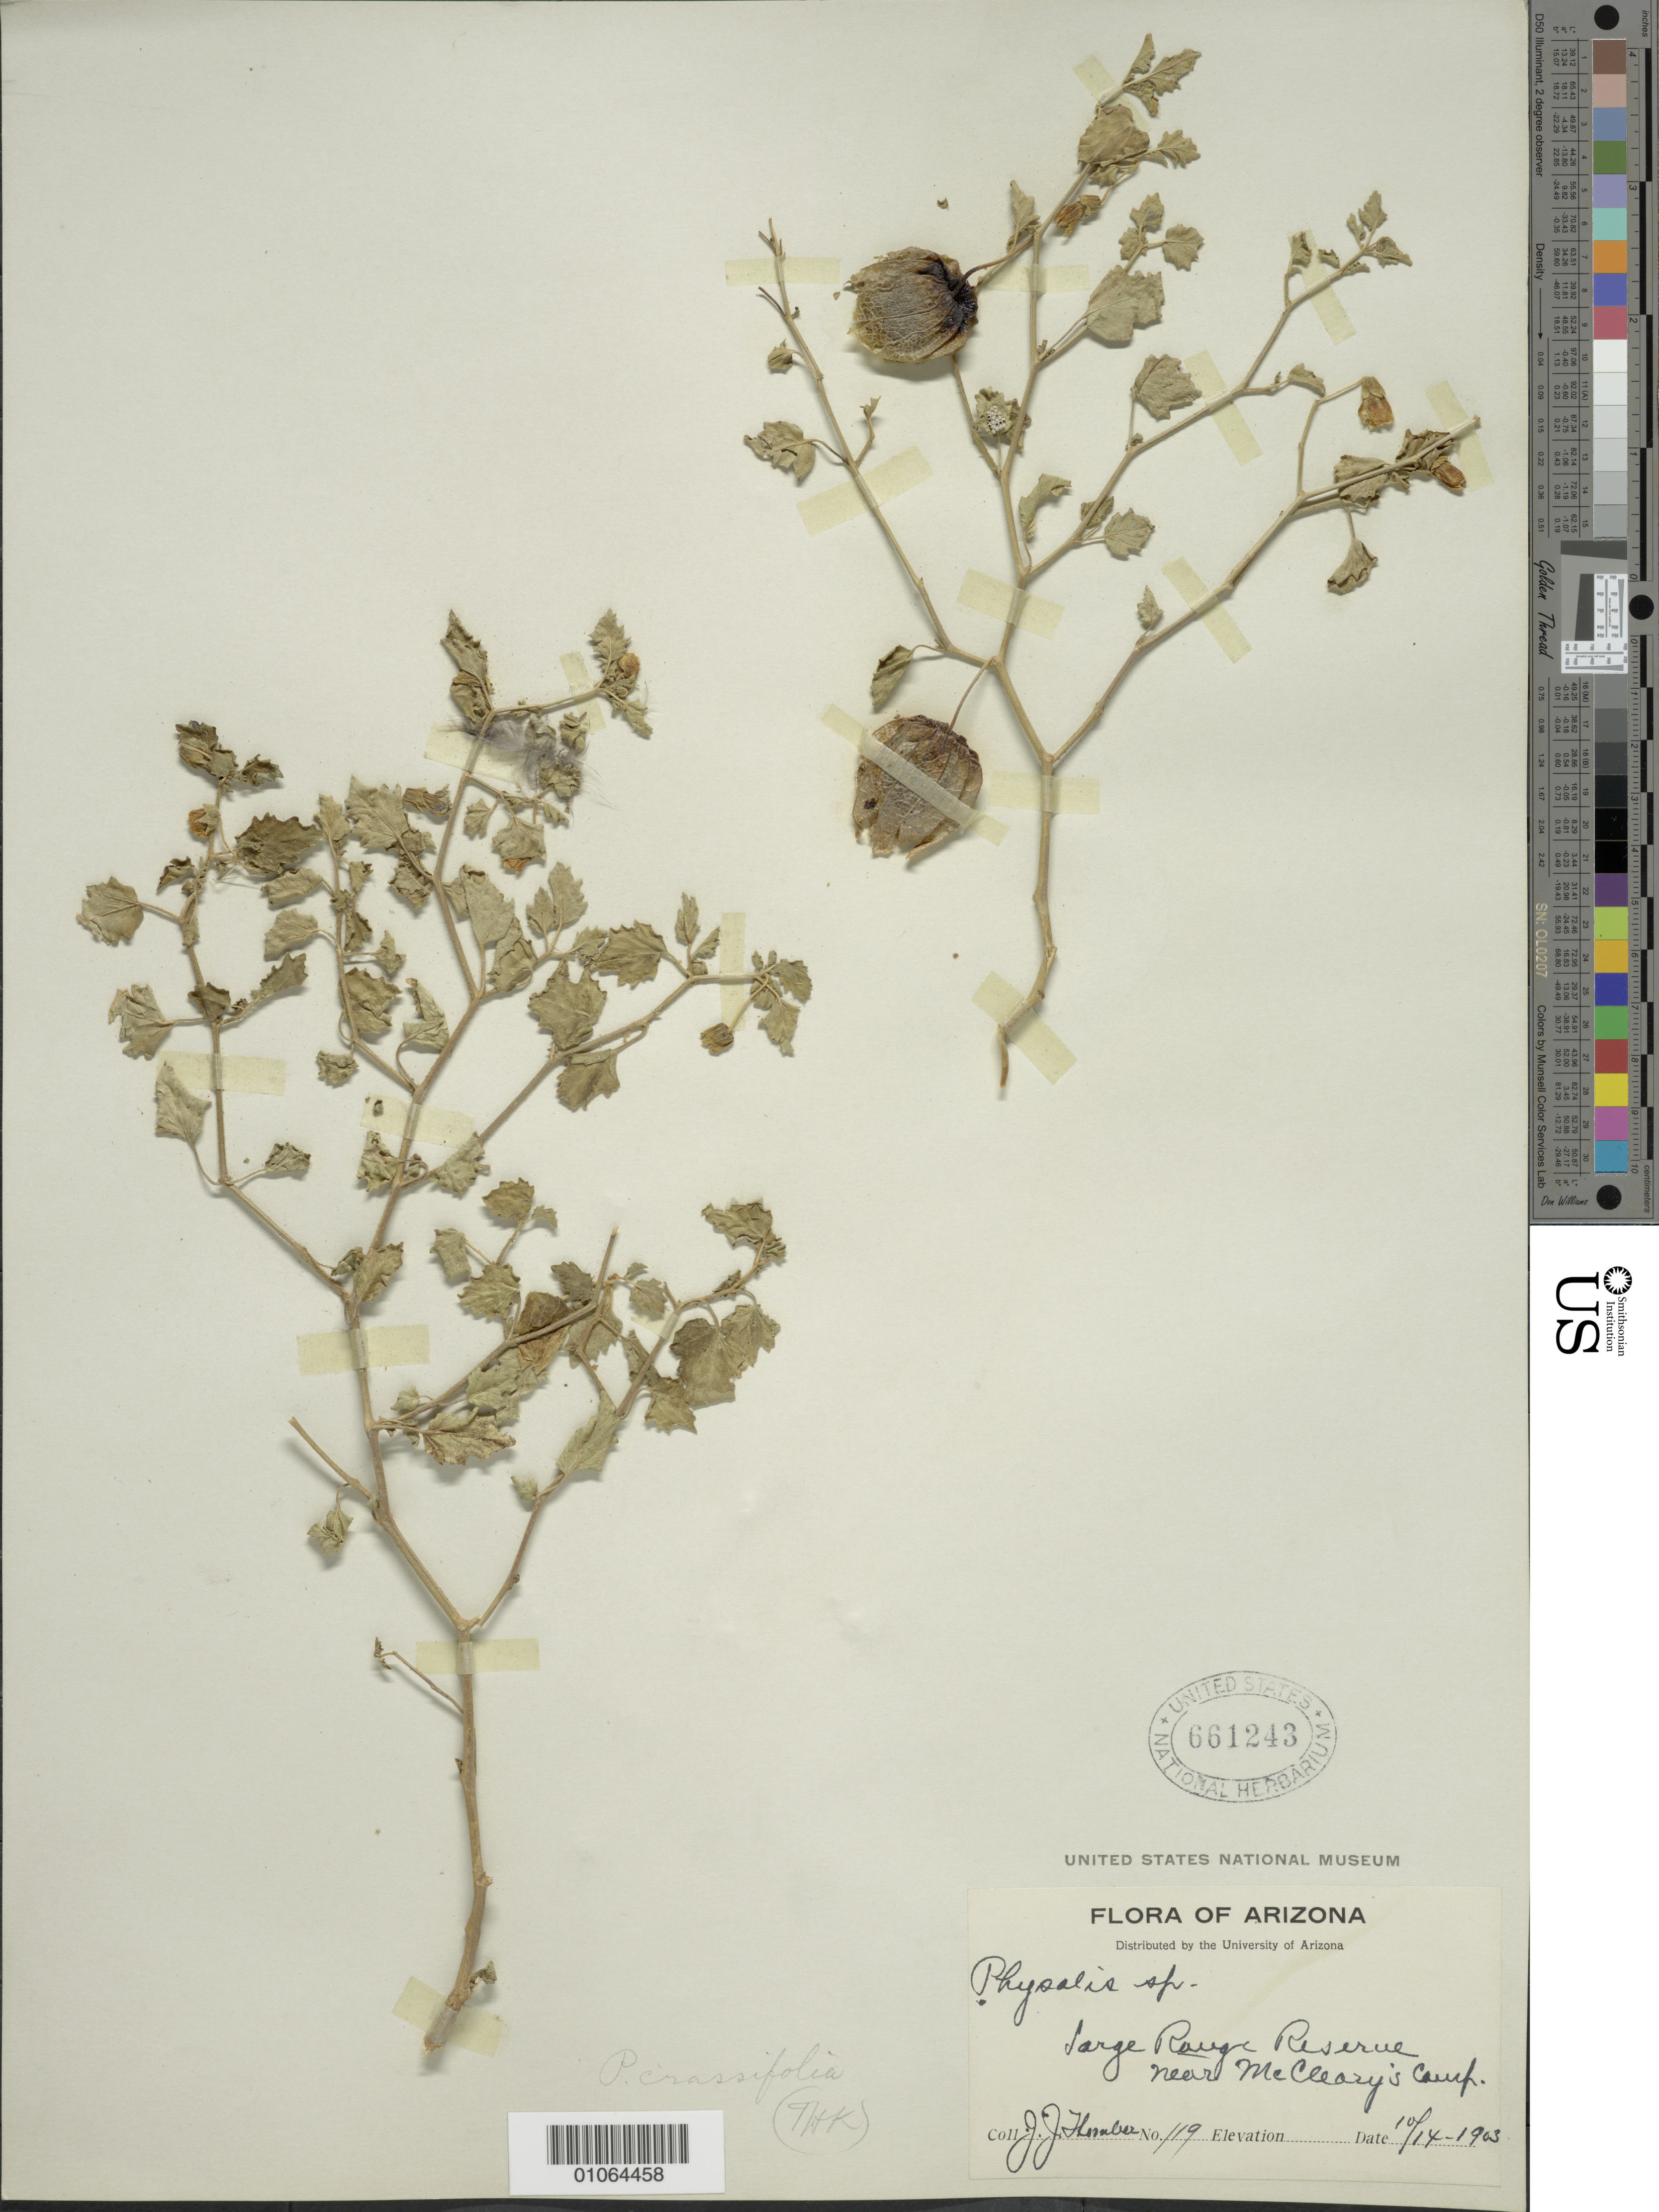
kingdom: Plantae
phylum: Tracheophyta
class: Magnoliopsida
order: Solanales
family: Solanaceae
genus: Physalis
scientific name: Physalis crassifolia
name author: Benth.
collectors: J. Thornber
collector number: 119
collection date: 1903-10-14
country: United States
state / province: Arizona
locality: Large Range Reserve near McCleary's Camp.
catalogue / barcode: US 661243